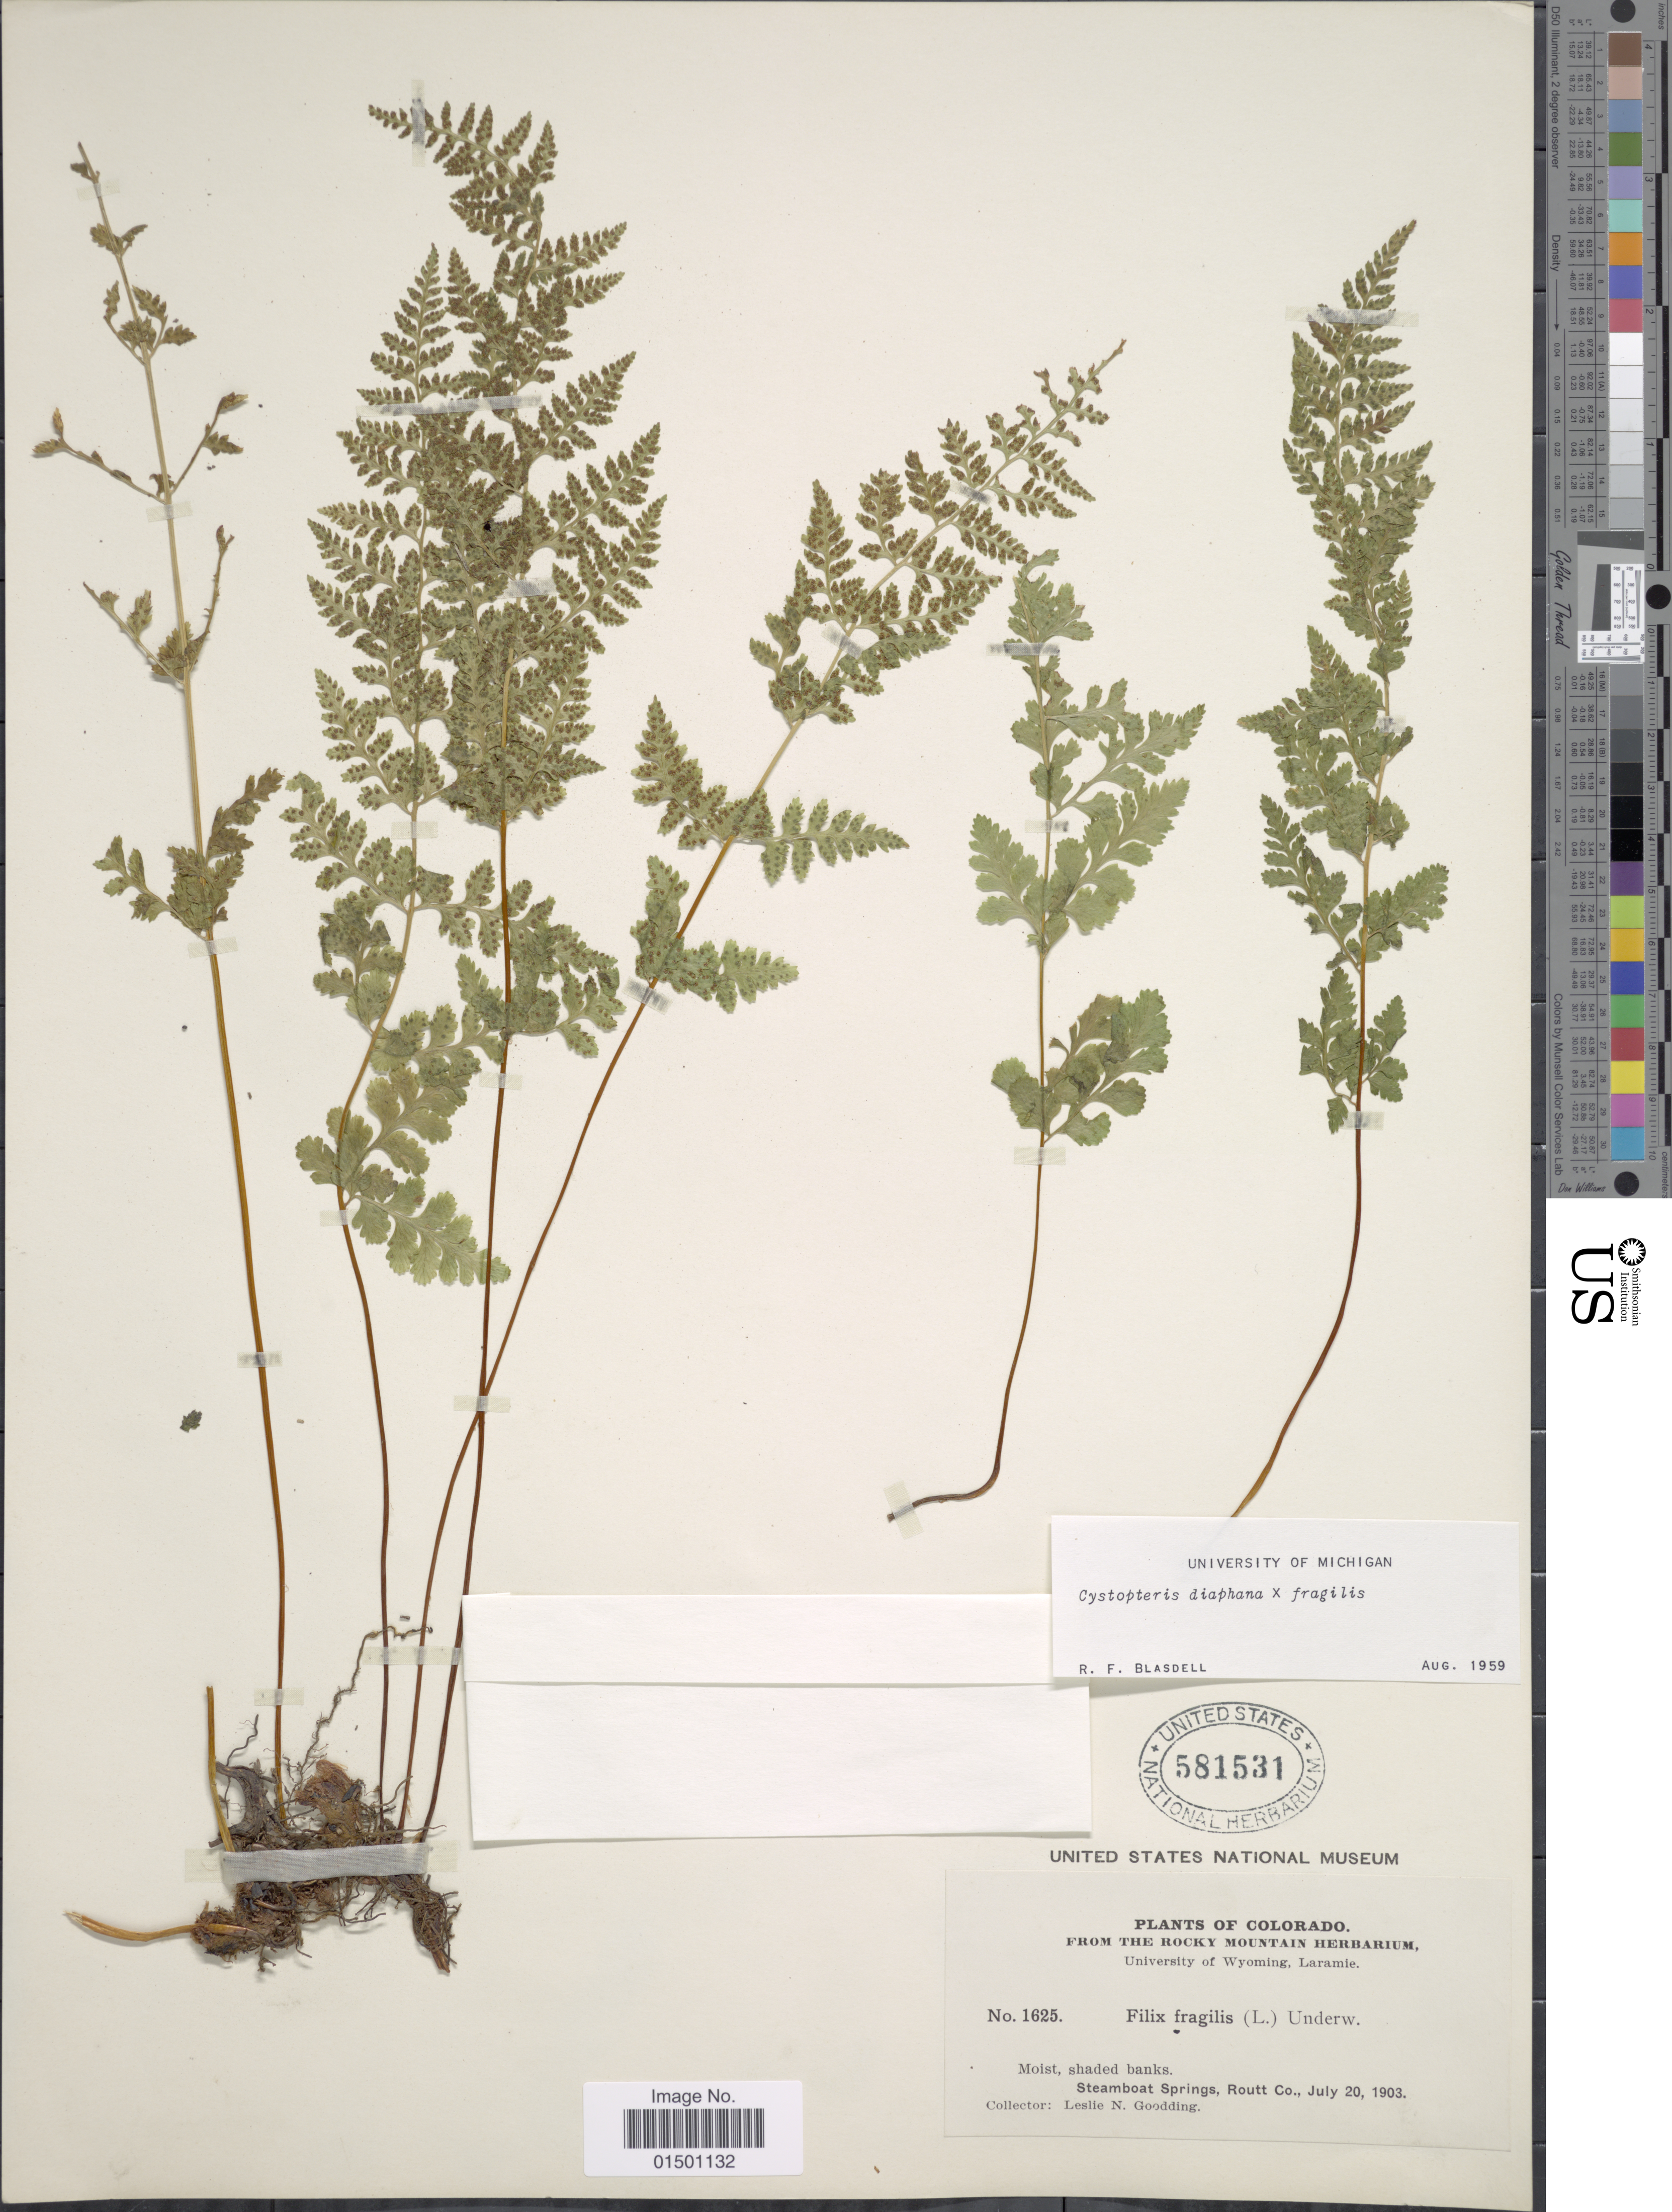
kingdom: Plantae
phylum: Tracheophyta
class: Polypodiopsida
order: Polypodiales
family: Cystopteridaceae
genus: Cystopteris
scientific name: Cystopteris diaphana x C. fragilis (L.) Bernh.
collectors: L. N. Goodding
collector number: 1625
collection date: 1903-07-20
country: United States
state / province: Colorado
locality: Steamboat Springs, Routt Co.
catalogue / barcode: US 581531